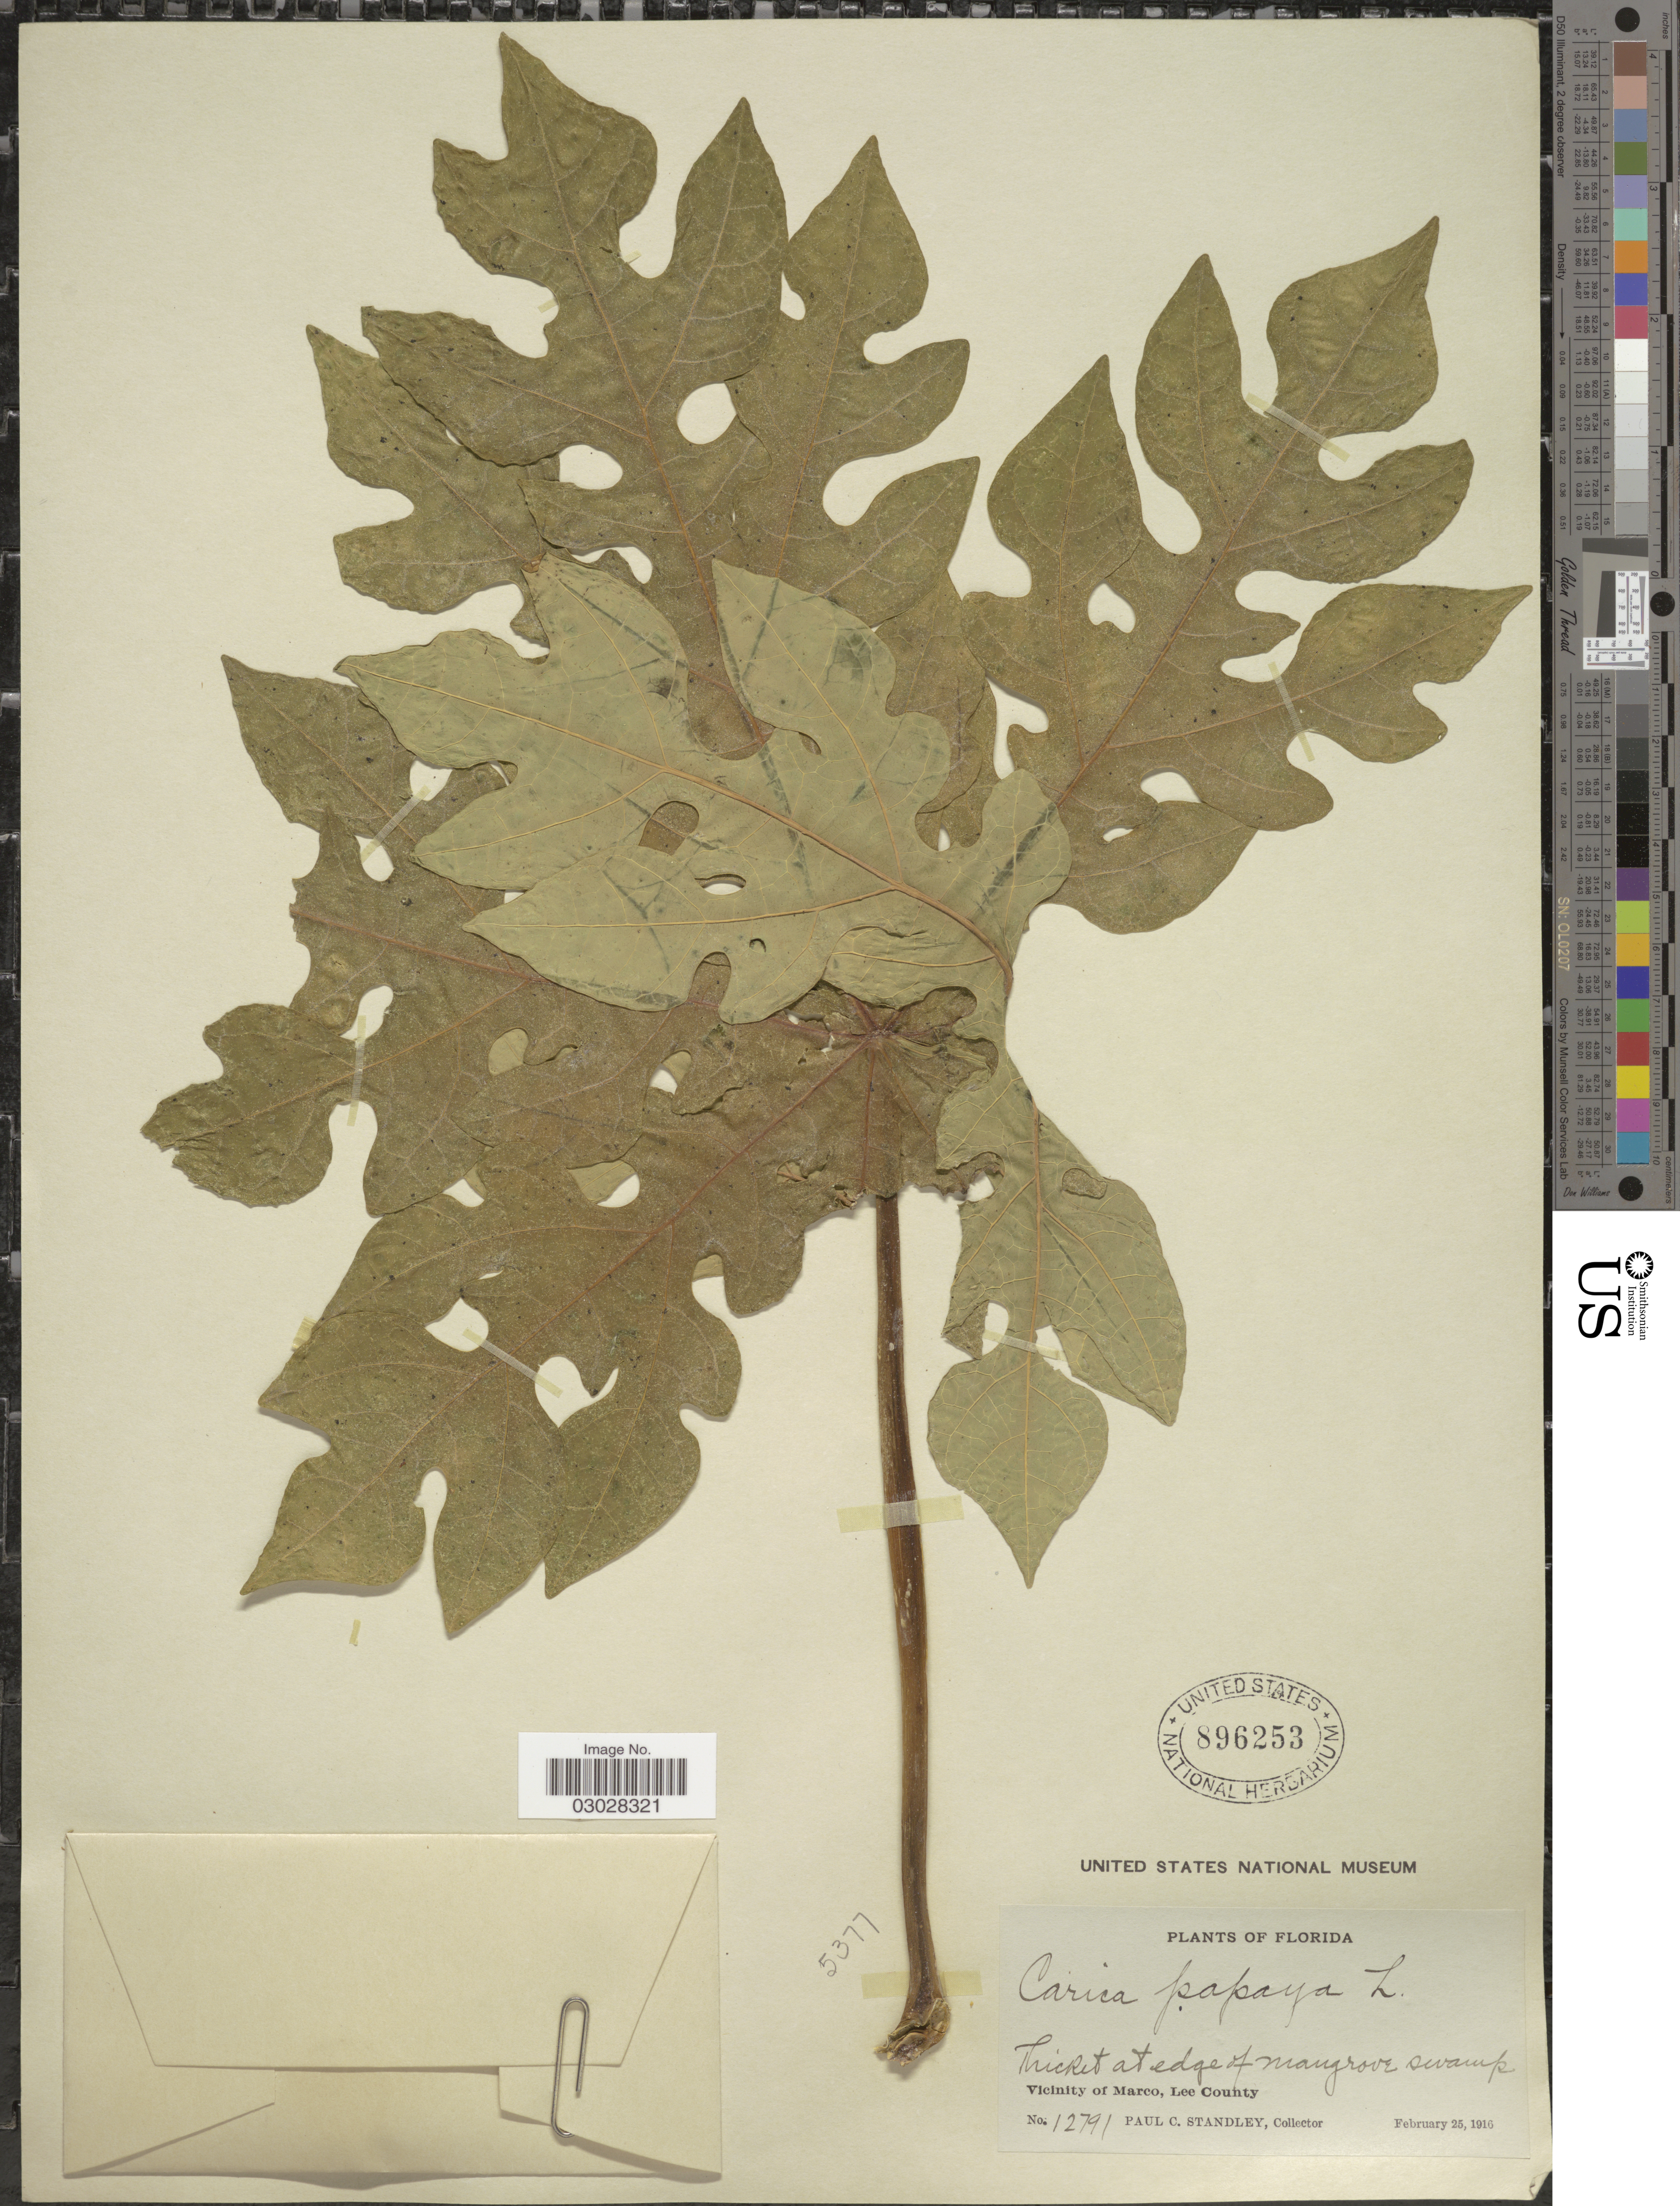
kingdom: Plantae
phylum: Tracheophyta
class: Magnoliopsida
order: Brassicales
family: Caricaceae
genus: Carica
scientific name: Carica papaya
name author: L.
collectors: P. C. Standley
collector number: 12791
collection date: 1916-02-25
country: United States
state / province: Florida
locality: Thicket at edge of mangrove swamp. Vicinity of Marco, Lee County.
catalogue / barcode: US 896253